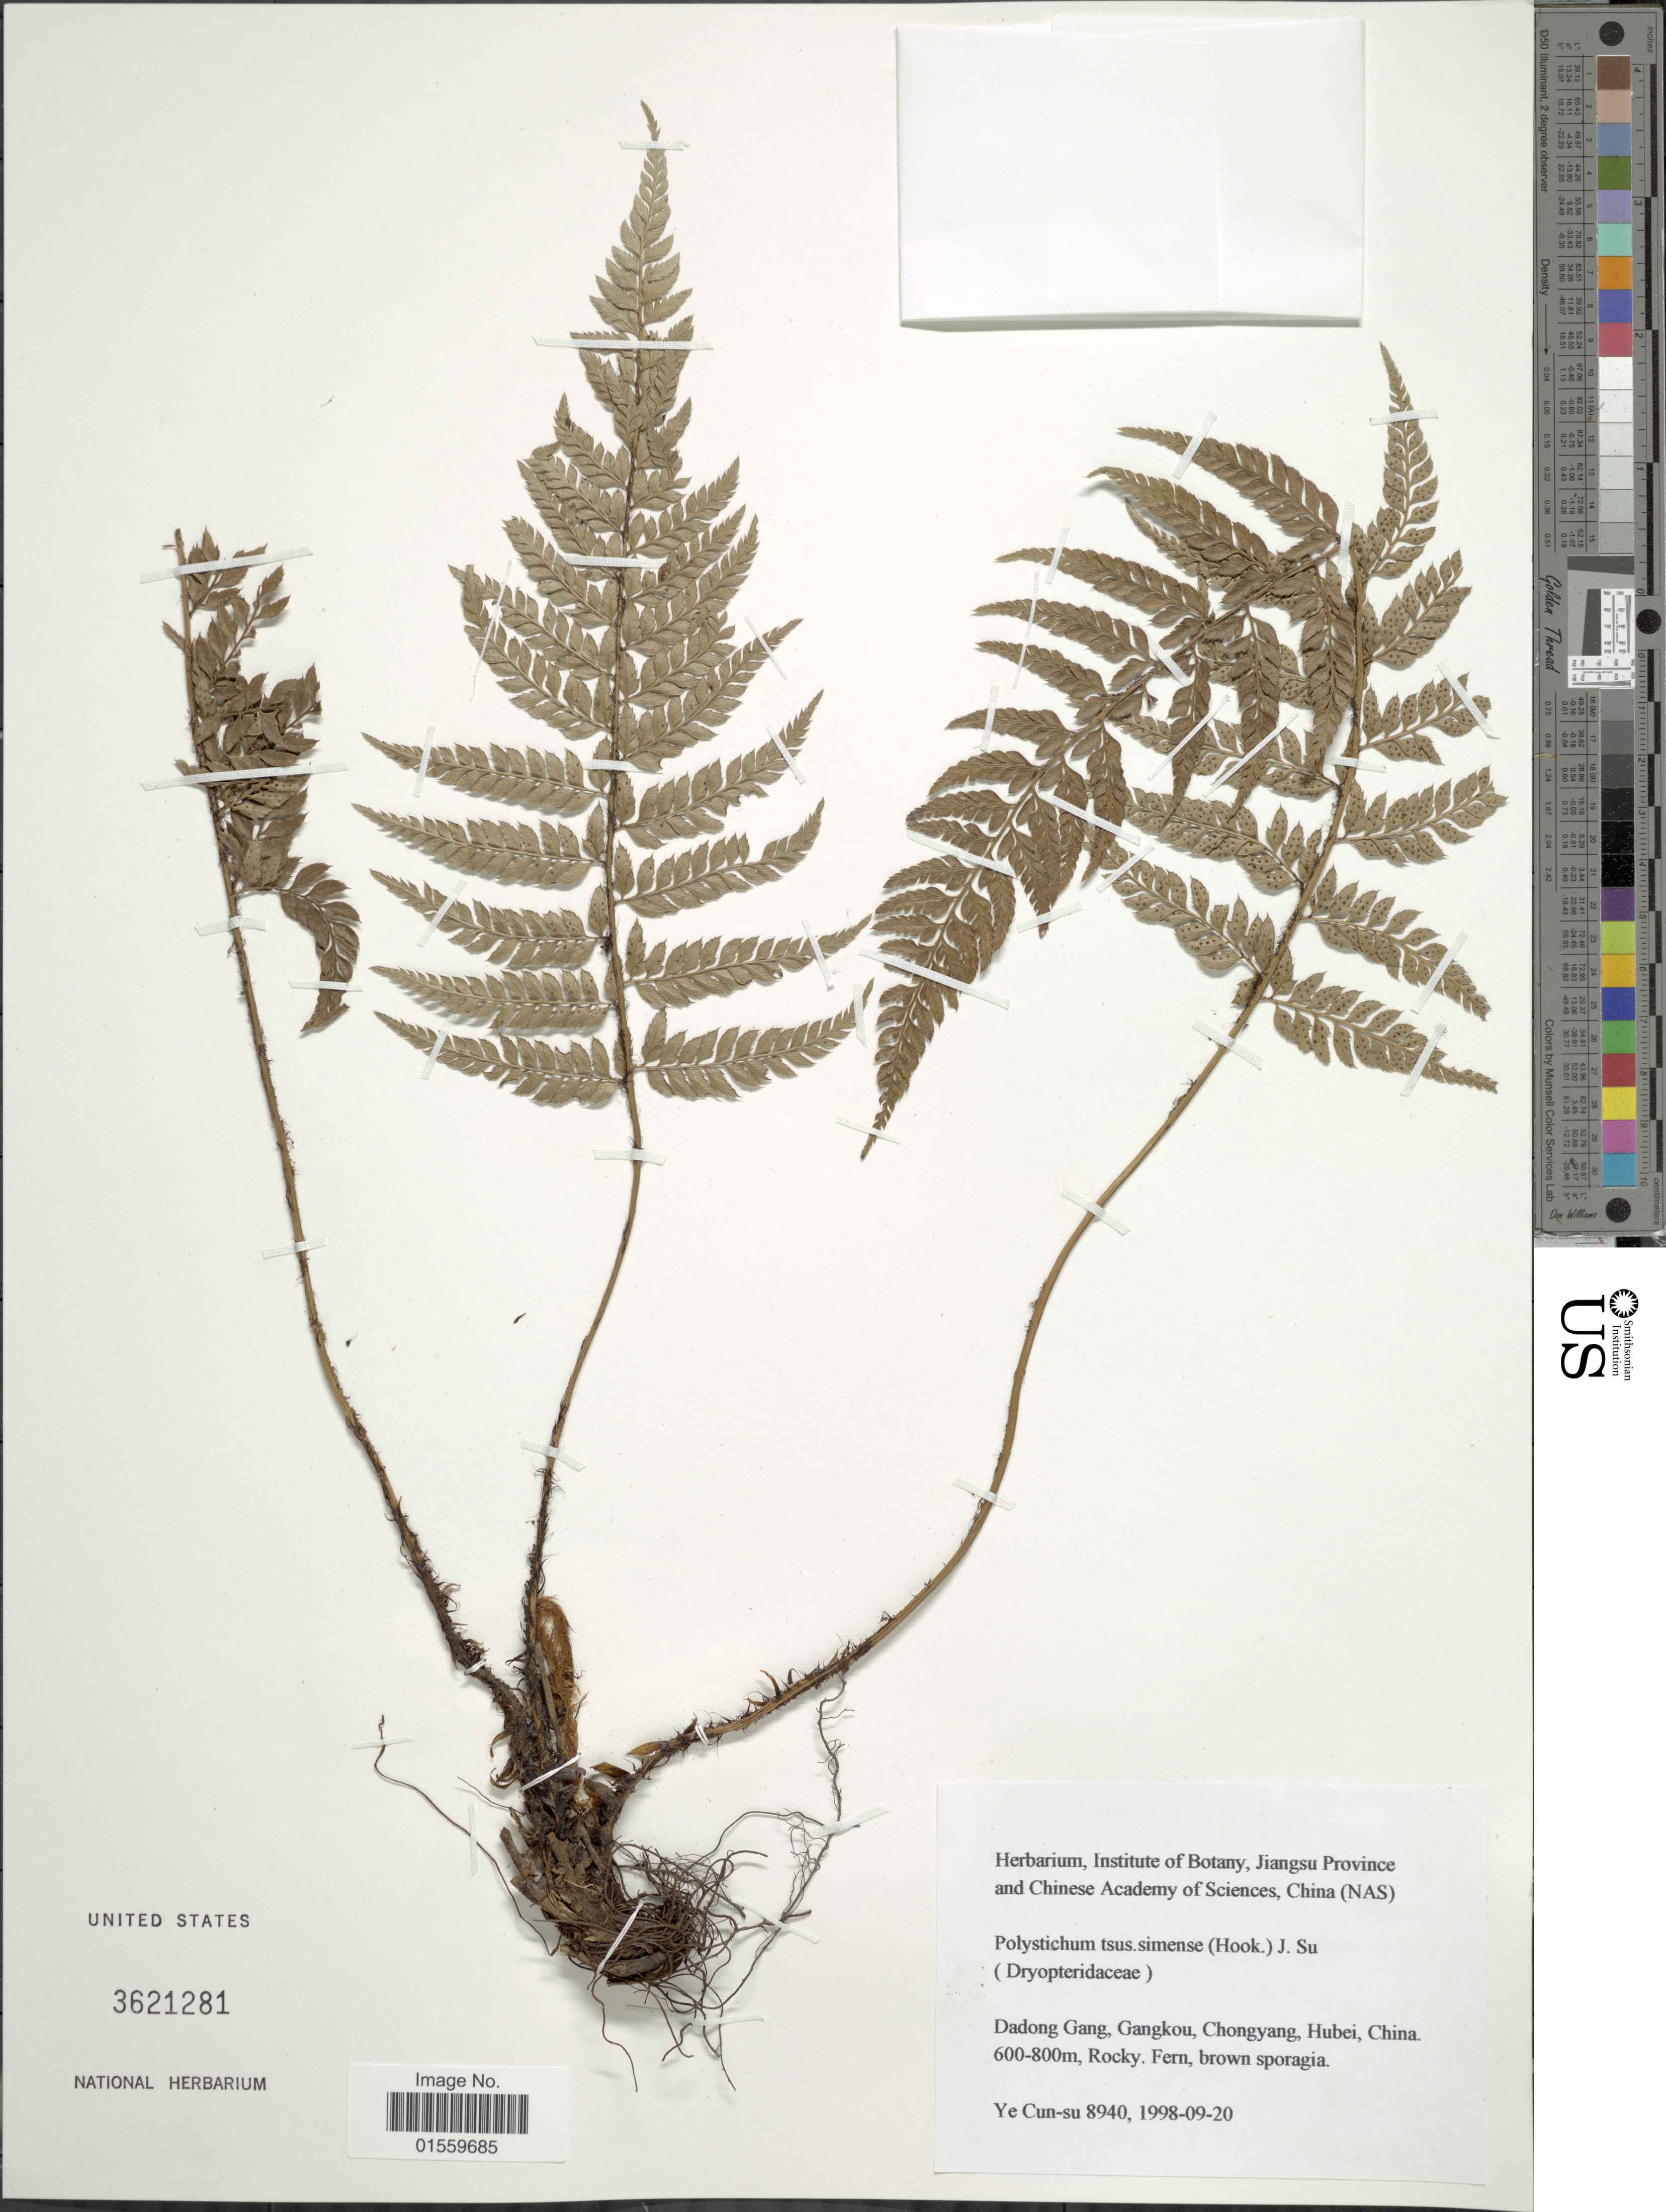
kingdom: Plantae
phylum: Tracheophyta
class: Polypodiopsida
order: Polypodiales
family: Dryopteridaceae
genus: Polystichum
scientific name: Polystichum tsus-simense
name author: (Hook.) J. Sm.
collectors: Ye Cun-su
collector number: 8940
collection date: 1998-09-20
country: China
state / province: Hubei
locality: Dadong Gang, Gangkou, Chongyang, Hubei, China.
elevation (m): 600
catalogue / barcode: US 3621281